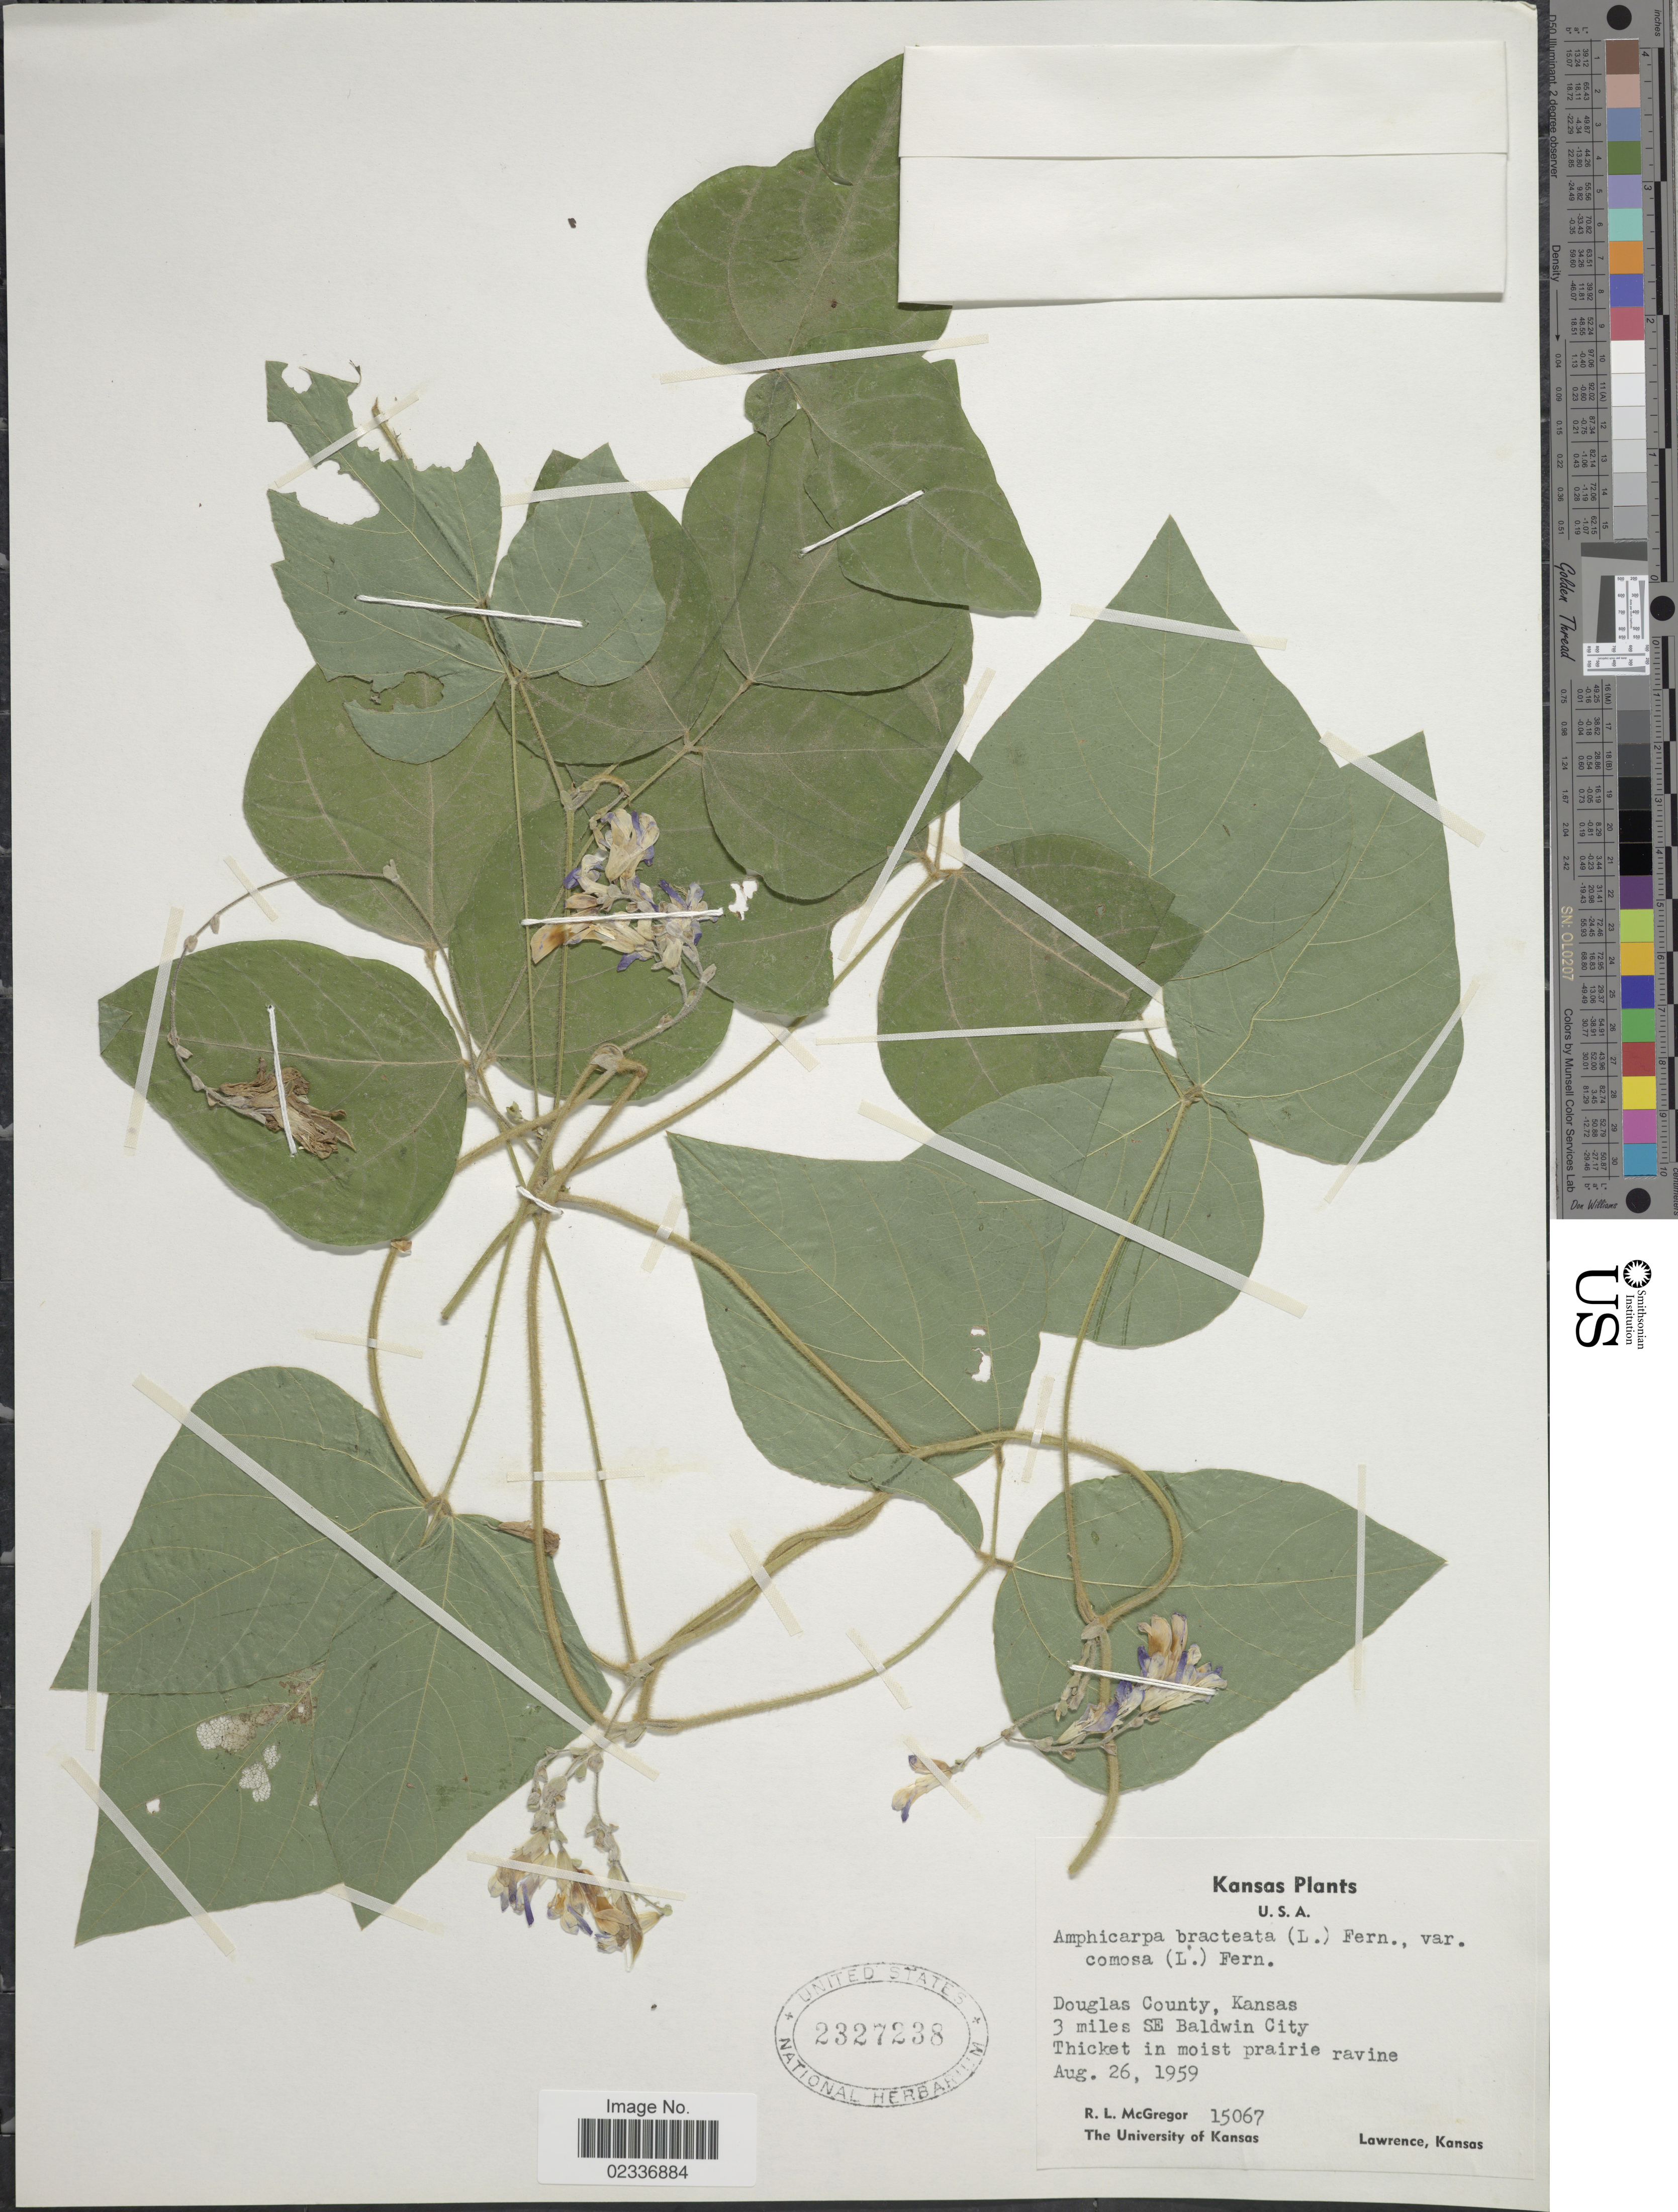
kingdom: Plantae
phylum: Tracheophyta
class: Magnoliopsida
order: Fabales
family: Fabaceae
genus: Amphicarpaea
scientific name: Amphicarpaea bracteata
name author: (L.) Fernald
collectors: R. McGregor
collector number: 15067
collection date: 1959-08-26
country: United States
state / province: Kansas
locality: Douglas County, Kansas, 3 miles SE Baldwin City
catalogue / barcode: US 2327238